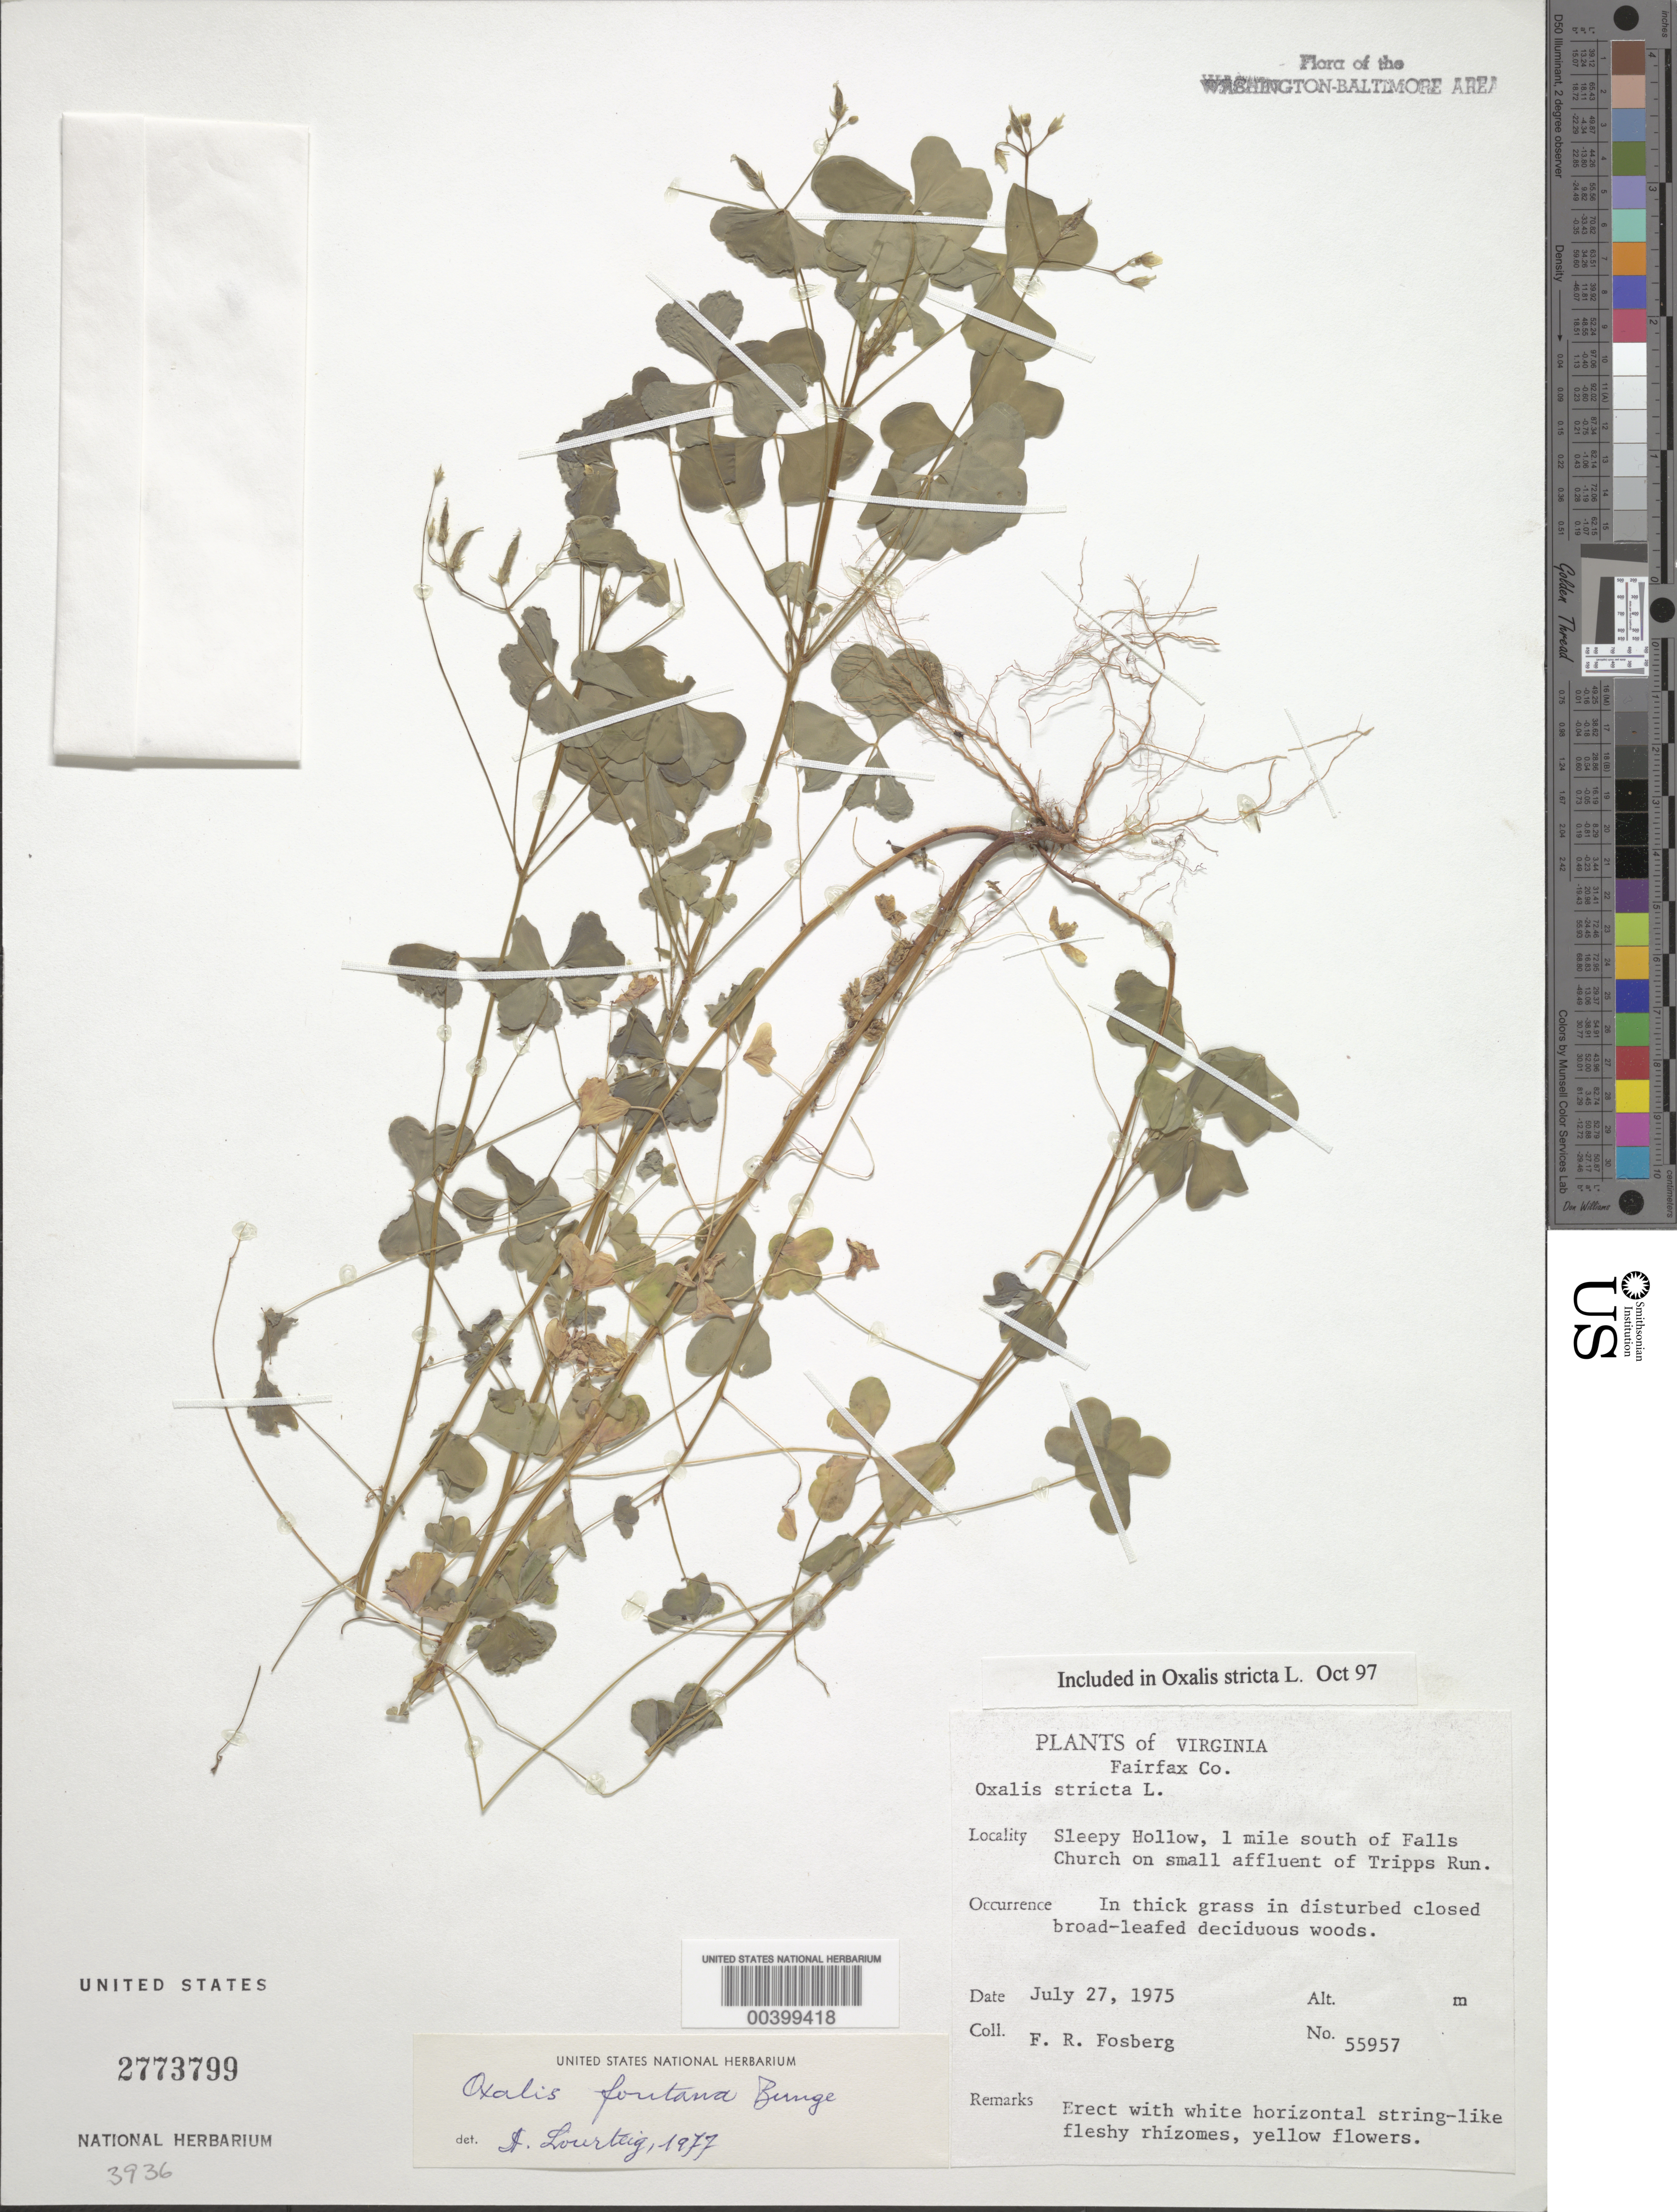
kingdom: Plantae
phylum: Tracheophyta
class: Magnoliopsida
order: Oxalidales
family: Oxalidaceae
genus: Oxalis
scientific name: Oxalis stricta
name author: L.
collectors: F. R. Fosberg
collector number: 55957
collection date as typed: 27 Jul 1975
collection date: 1975-07-27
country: United States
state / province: Virginia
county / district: Fairfax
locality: Sleepy Hollow, south of Falls Church, Tripps Run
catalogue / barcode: US 2773799